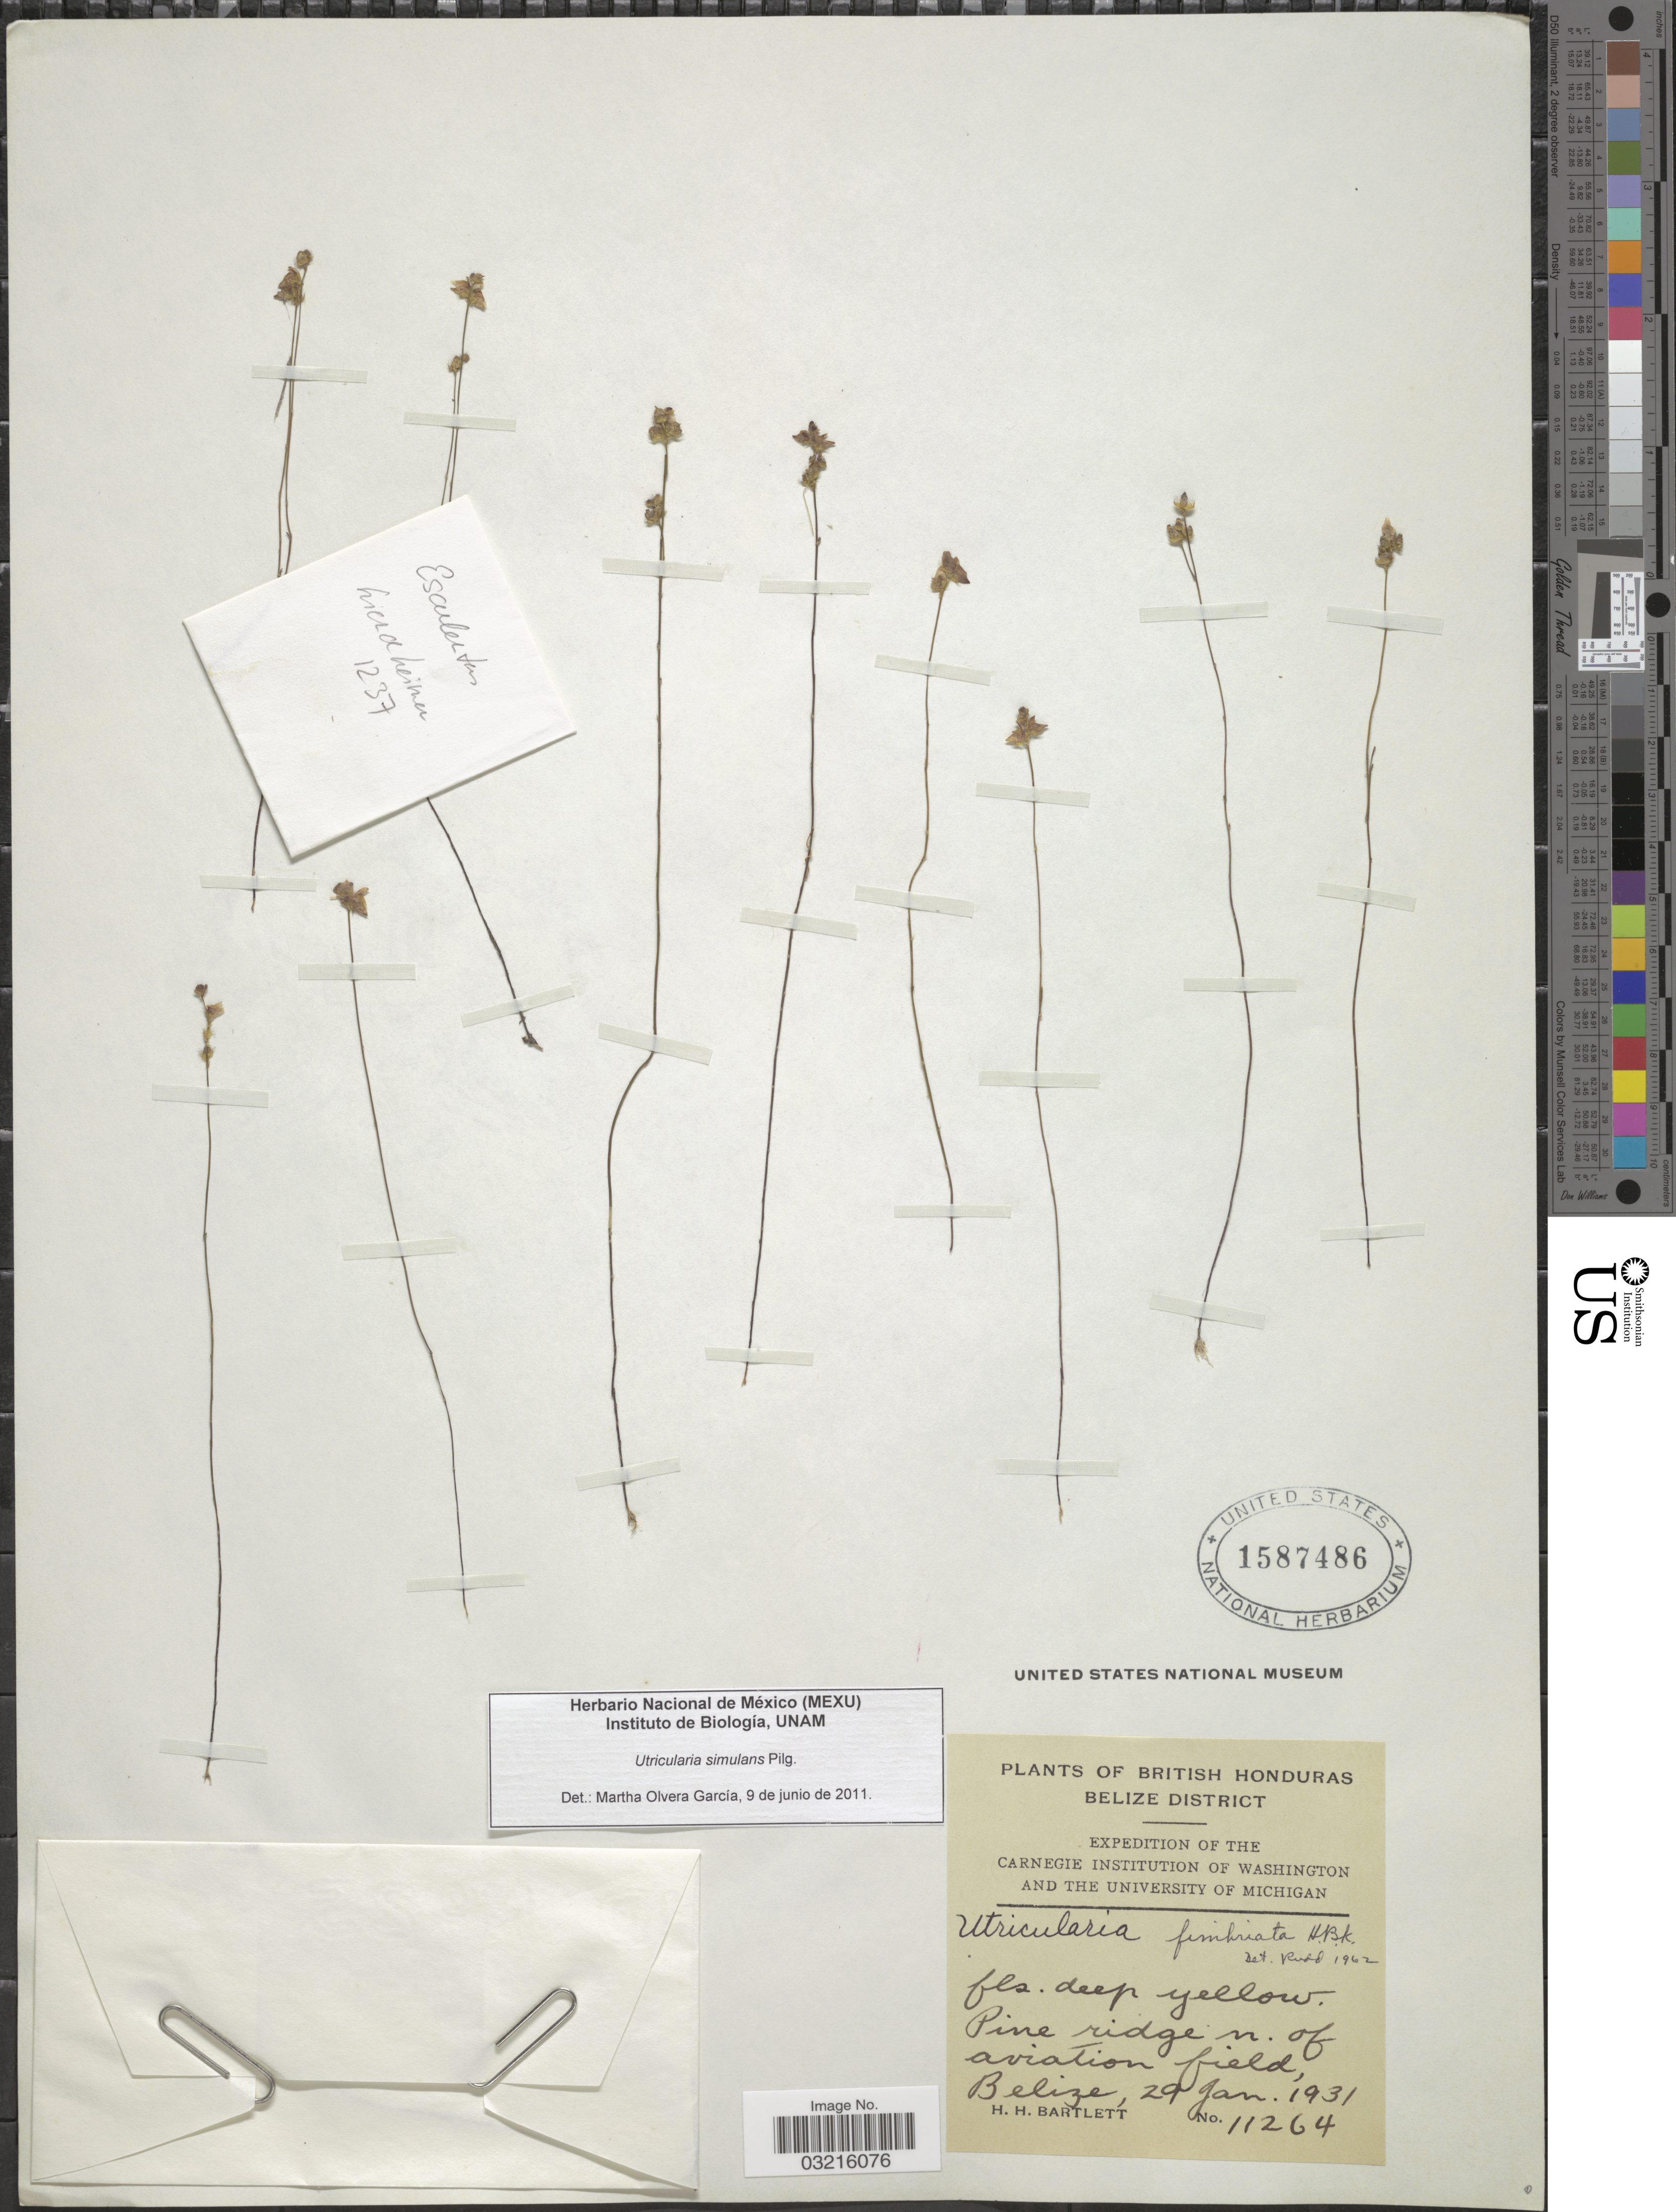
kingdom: Plantae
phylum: Tracheophyta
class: Magnoliopsida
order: Lamiales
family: Lentibulariaceae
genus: Utricularia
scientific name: Utricularia simulans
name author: Pilg.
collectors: H. H. Bartlett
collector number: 11264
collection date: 1931-01-29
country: Belize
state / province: Belize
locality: British Honduras, Belize District, Pine ridge n. of aviation field, Belize.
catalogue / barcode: US 1587486